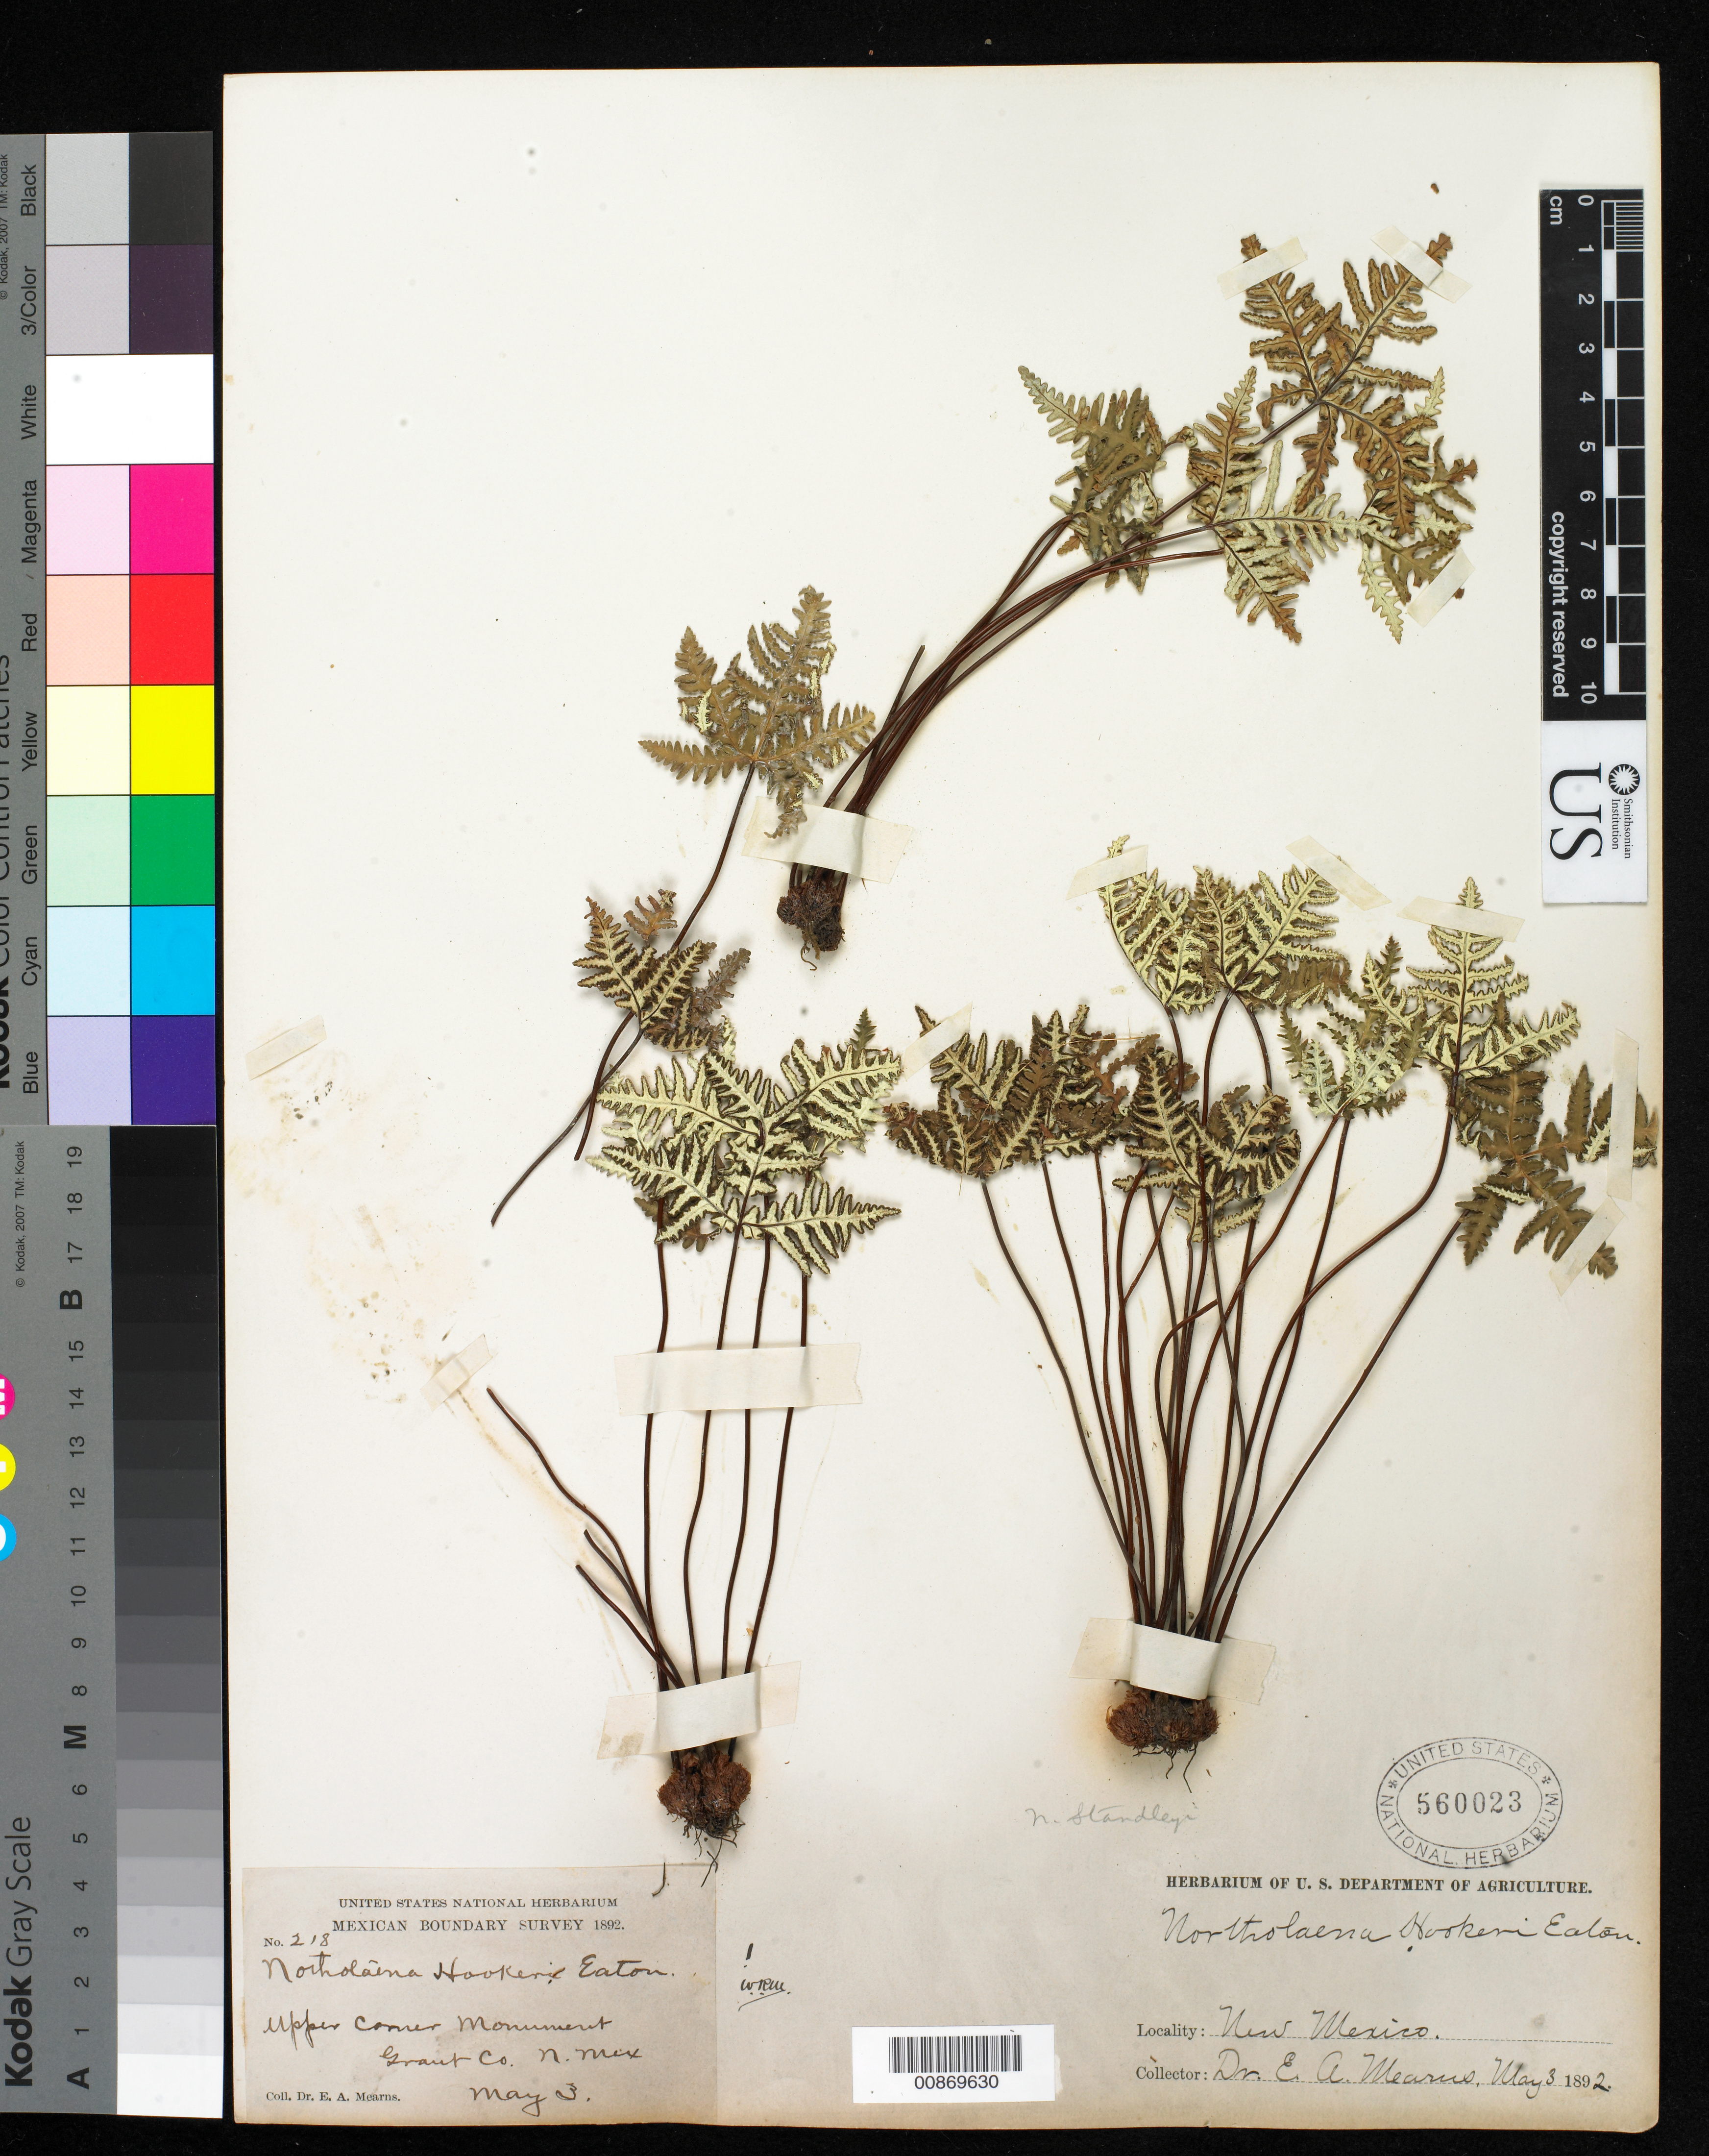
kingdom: Plantae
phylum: Tracheophyta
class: Polypodiopsida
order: Polypodiales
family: Pteridaceae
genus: Notholaena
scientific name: Notholaena standleyi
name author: Maxon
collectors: E. A. Mearns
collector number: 218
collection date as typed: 03 May 1892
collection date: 1892-05-03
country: United States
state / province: New Mexico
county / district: Grant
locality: Upper corner monument, Grant County, New Mexico.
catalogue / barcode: US 560023